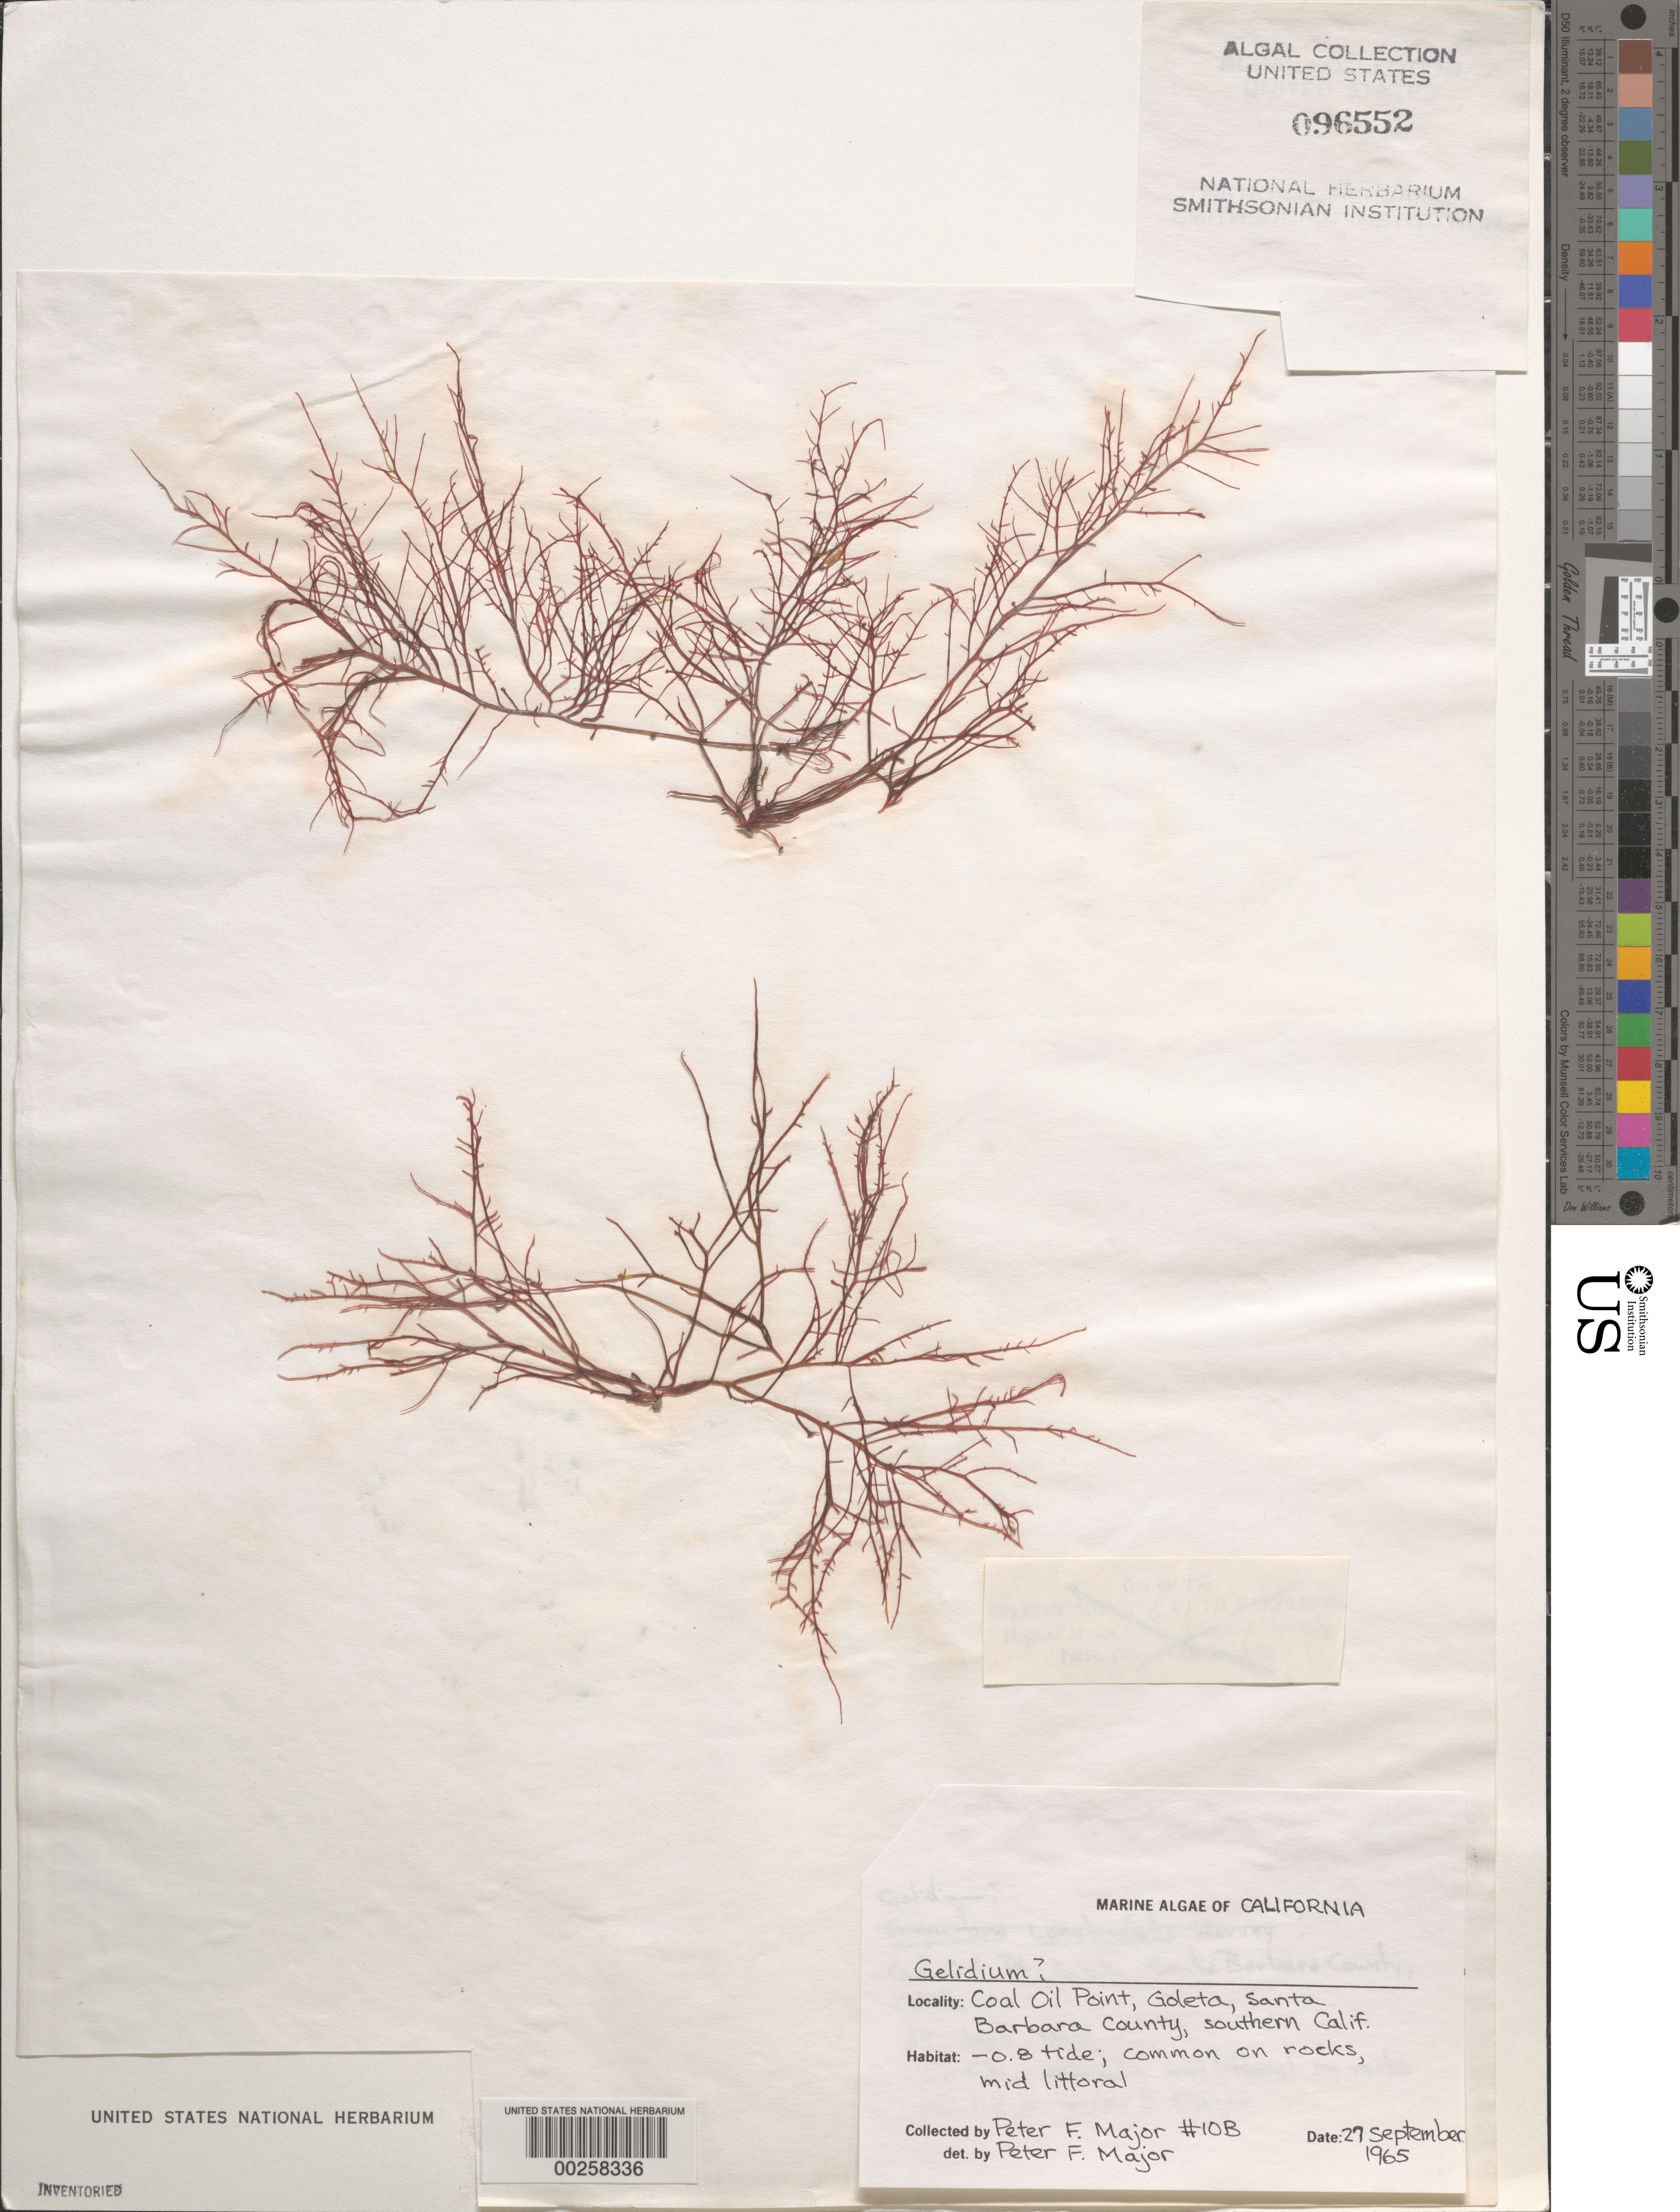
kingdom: Plantae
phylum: Rhodophyta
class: Florideophyceae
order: Gelidiales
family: Gelidiaceae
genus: Gelidium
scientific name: Gelidium sp.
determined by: Major, P. F.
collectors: P. Major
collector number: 10b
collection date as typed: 27 Sep 1965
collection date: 1965-09-27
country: United States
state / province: California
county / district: Santa Barbara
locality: Coal Oil Point, Goleta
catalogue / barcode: US 96552